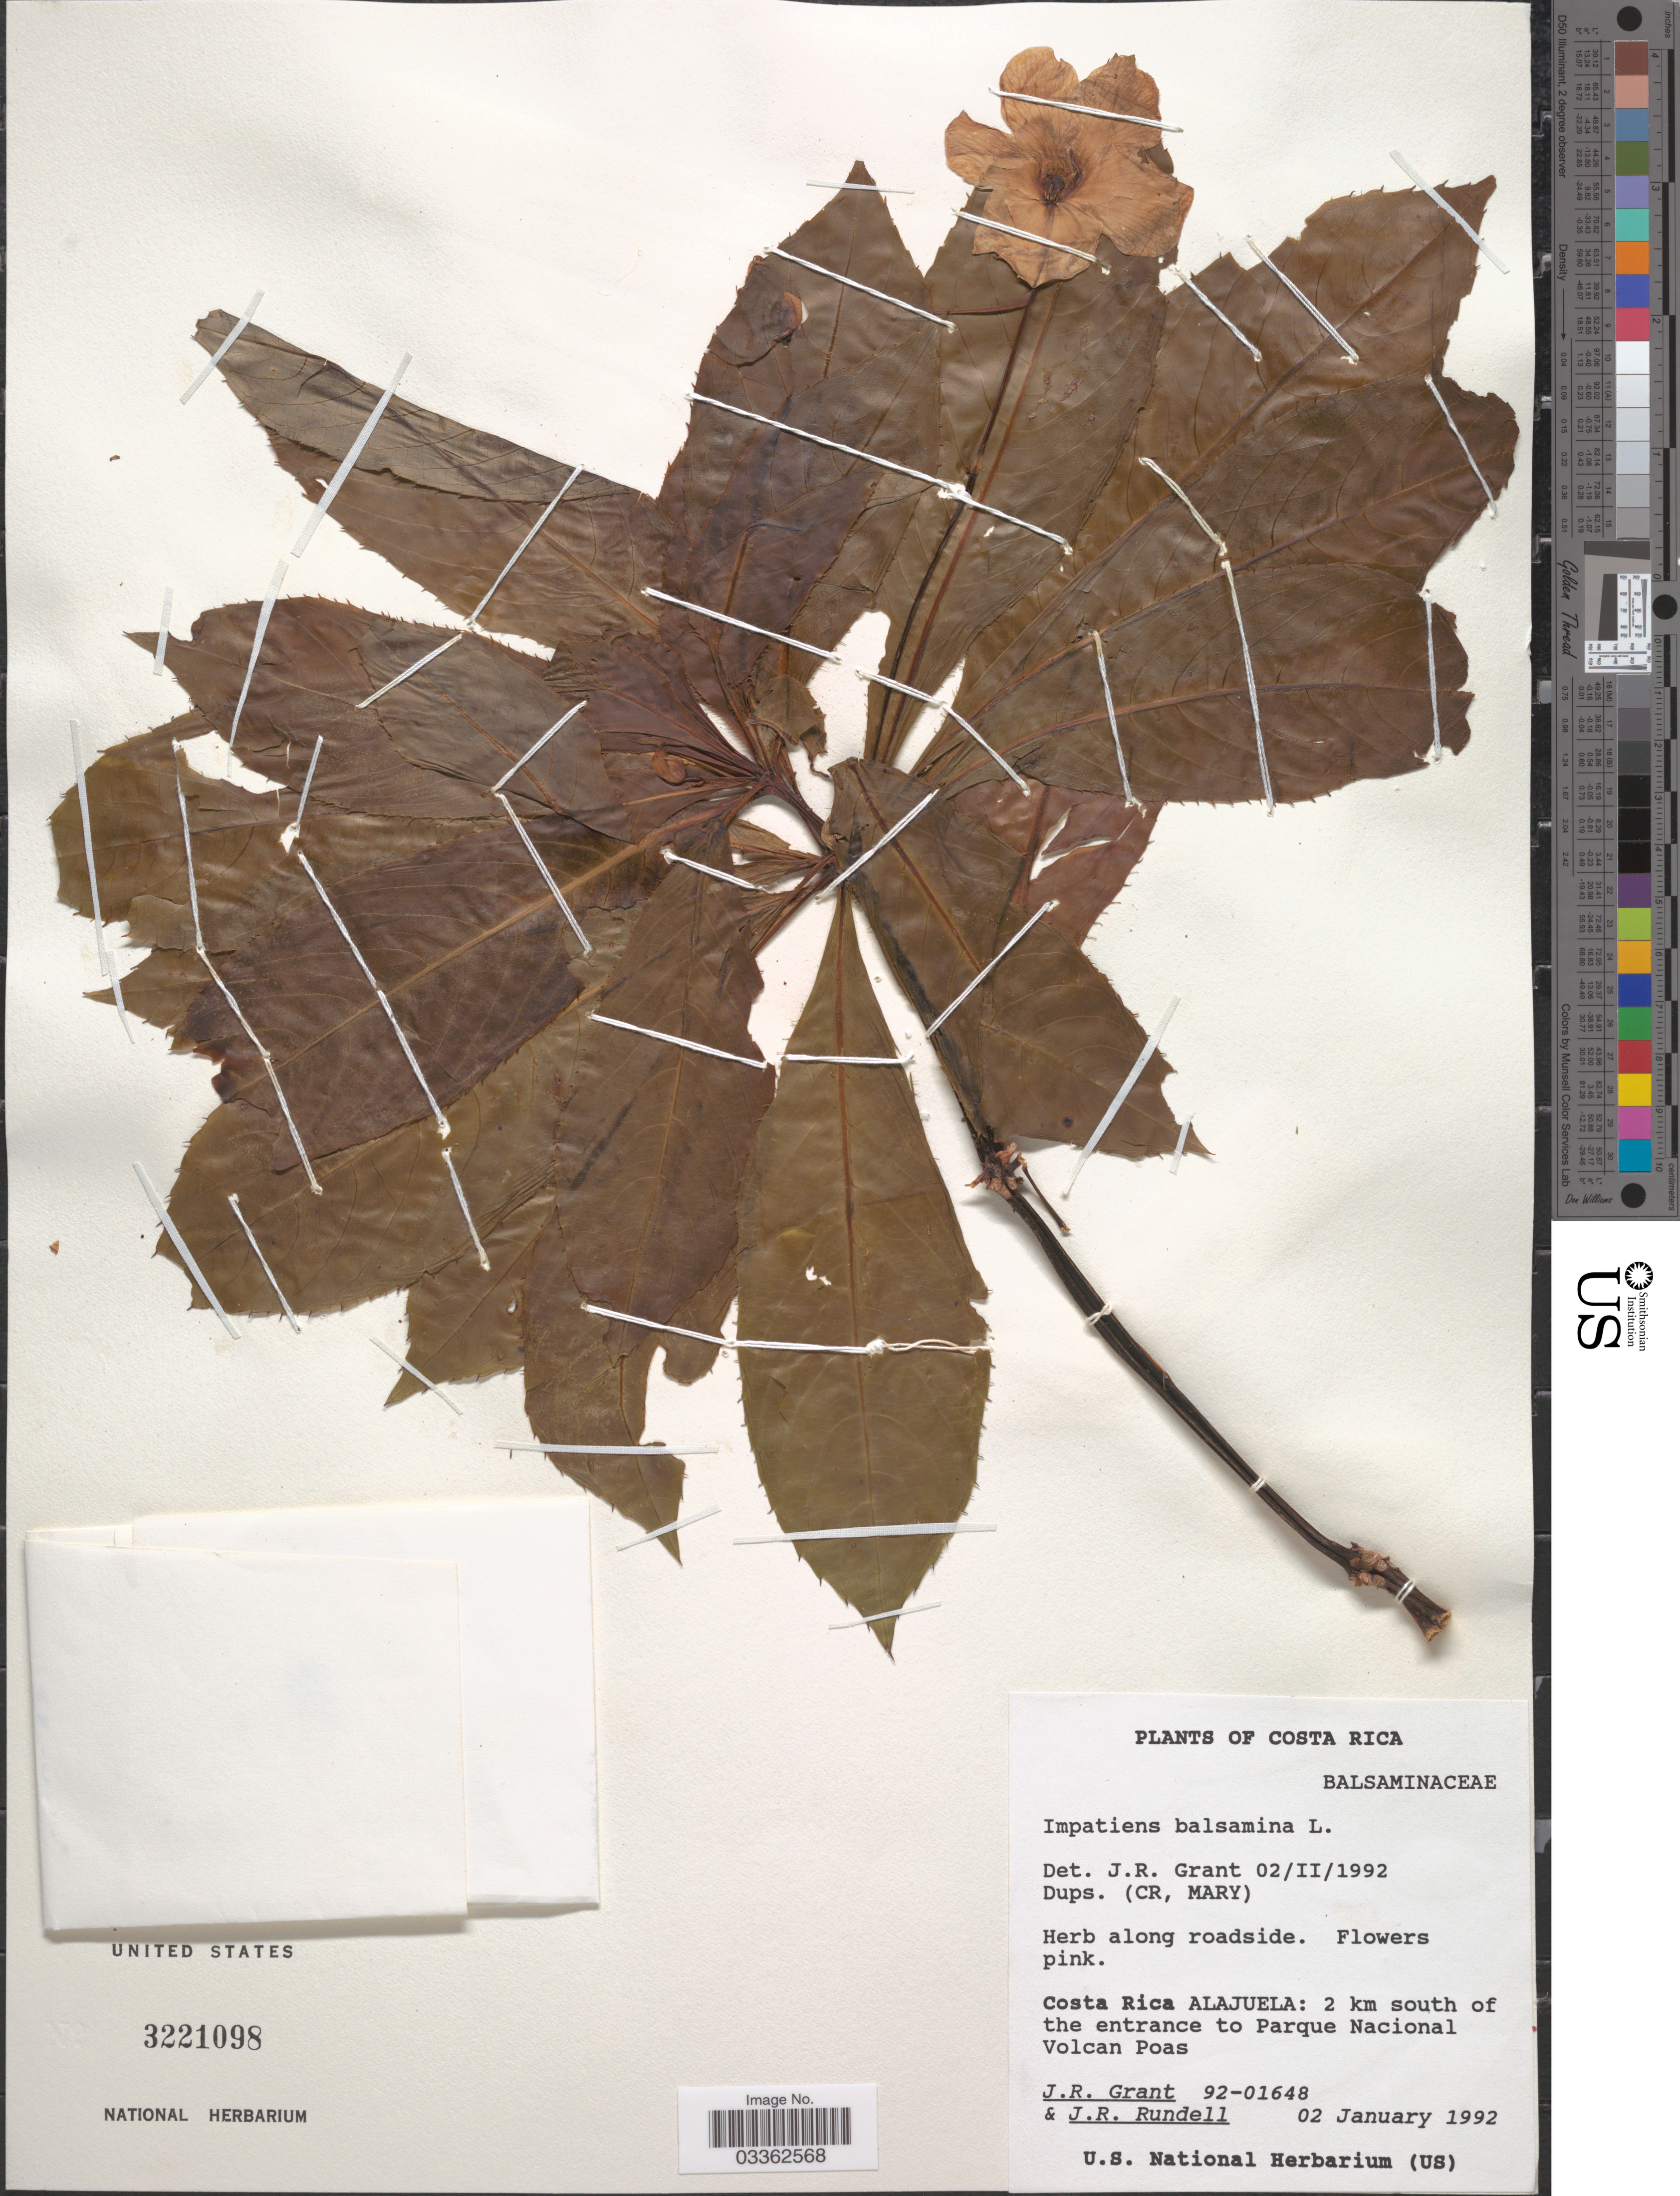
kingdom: Plantae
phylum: Tracheophyta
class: Magnoliopsida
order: Ericales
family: Balsaminaceae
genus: Impatiens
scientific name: Impatiens balsamina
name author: L.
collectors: J. Grant & J. R. Rundell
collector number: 92-01648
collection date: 1992-01-02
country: Costa Rica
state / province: Alajuela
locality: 2 km south of the entrance to Parque Nacional Volcan Poas.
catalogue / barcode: US 3221098